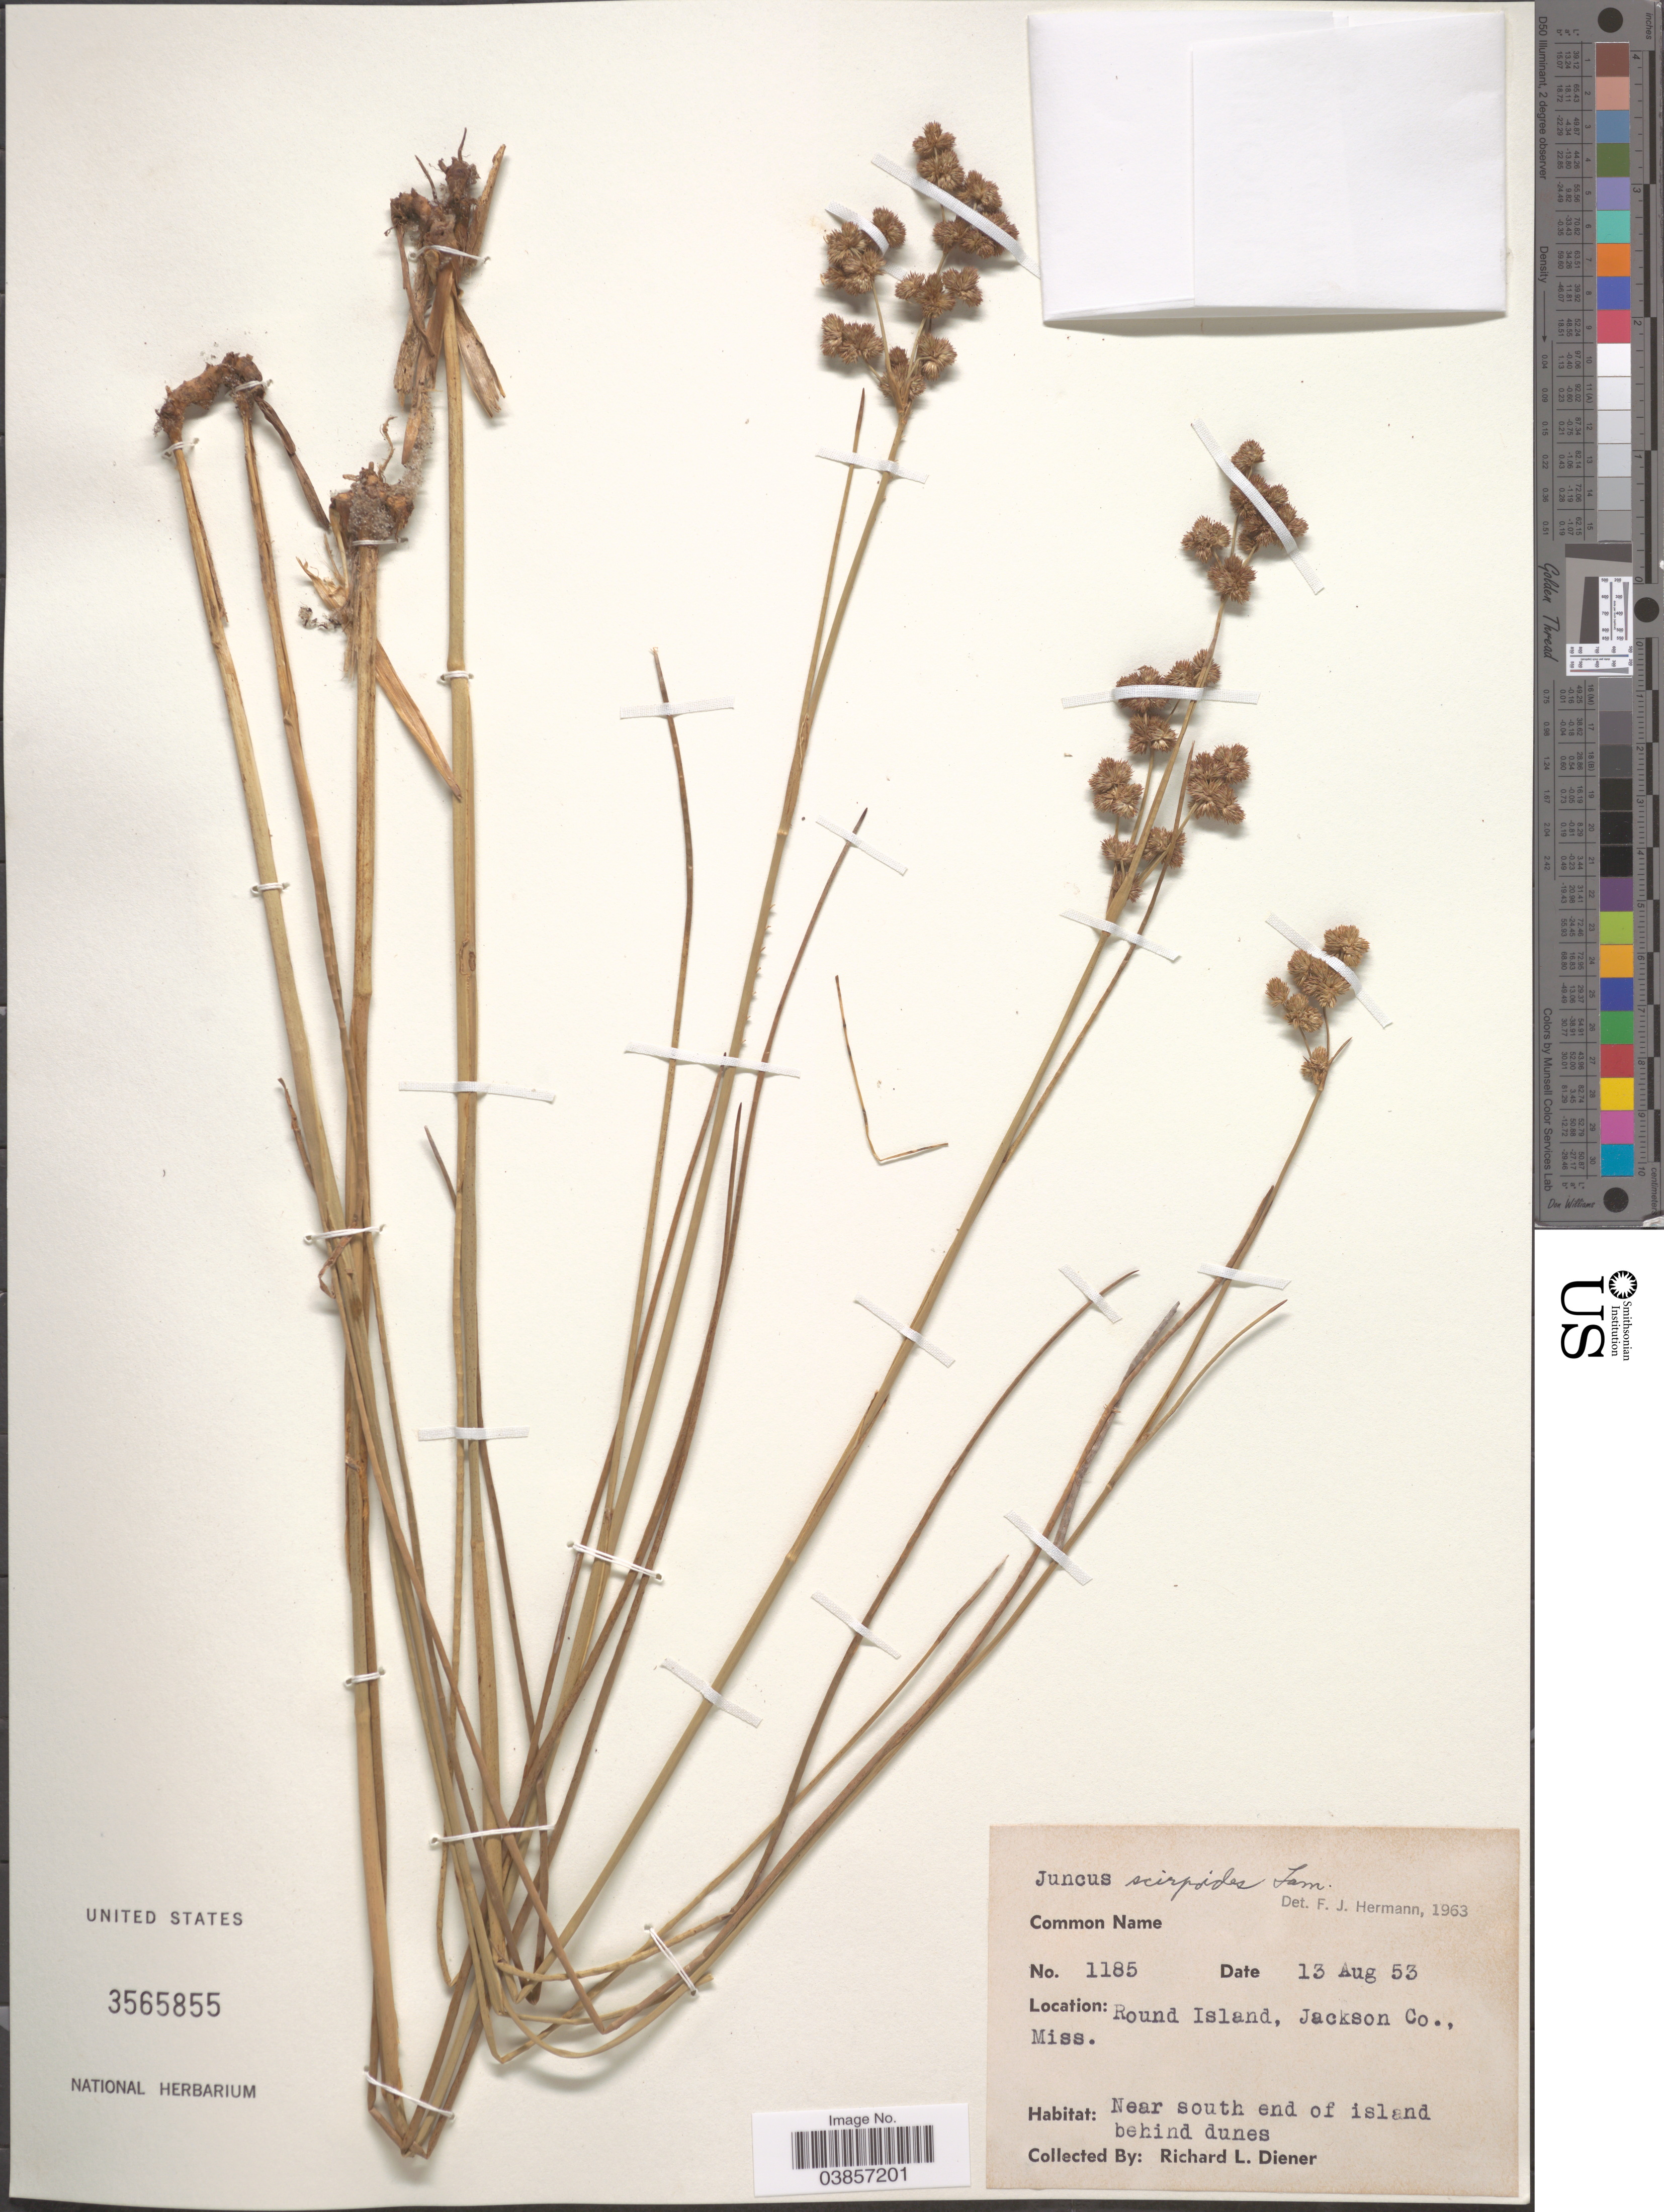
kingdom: Plantae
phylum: Tracheophyta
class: Liliopsida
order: Poales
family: Juncaceae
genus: Juncus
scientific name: Juncus scirpoides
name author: Lam.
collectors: R. Diener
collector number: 1185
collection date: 1953-08-13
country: United States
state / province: Mississippi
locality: Round Island, Jackson Co. Near south end of island behind dunes.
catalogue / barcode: US 3565855